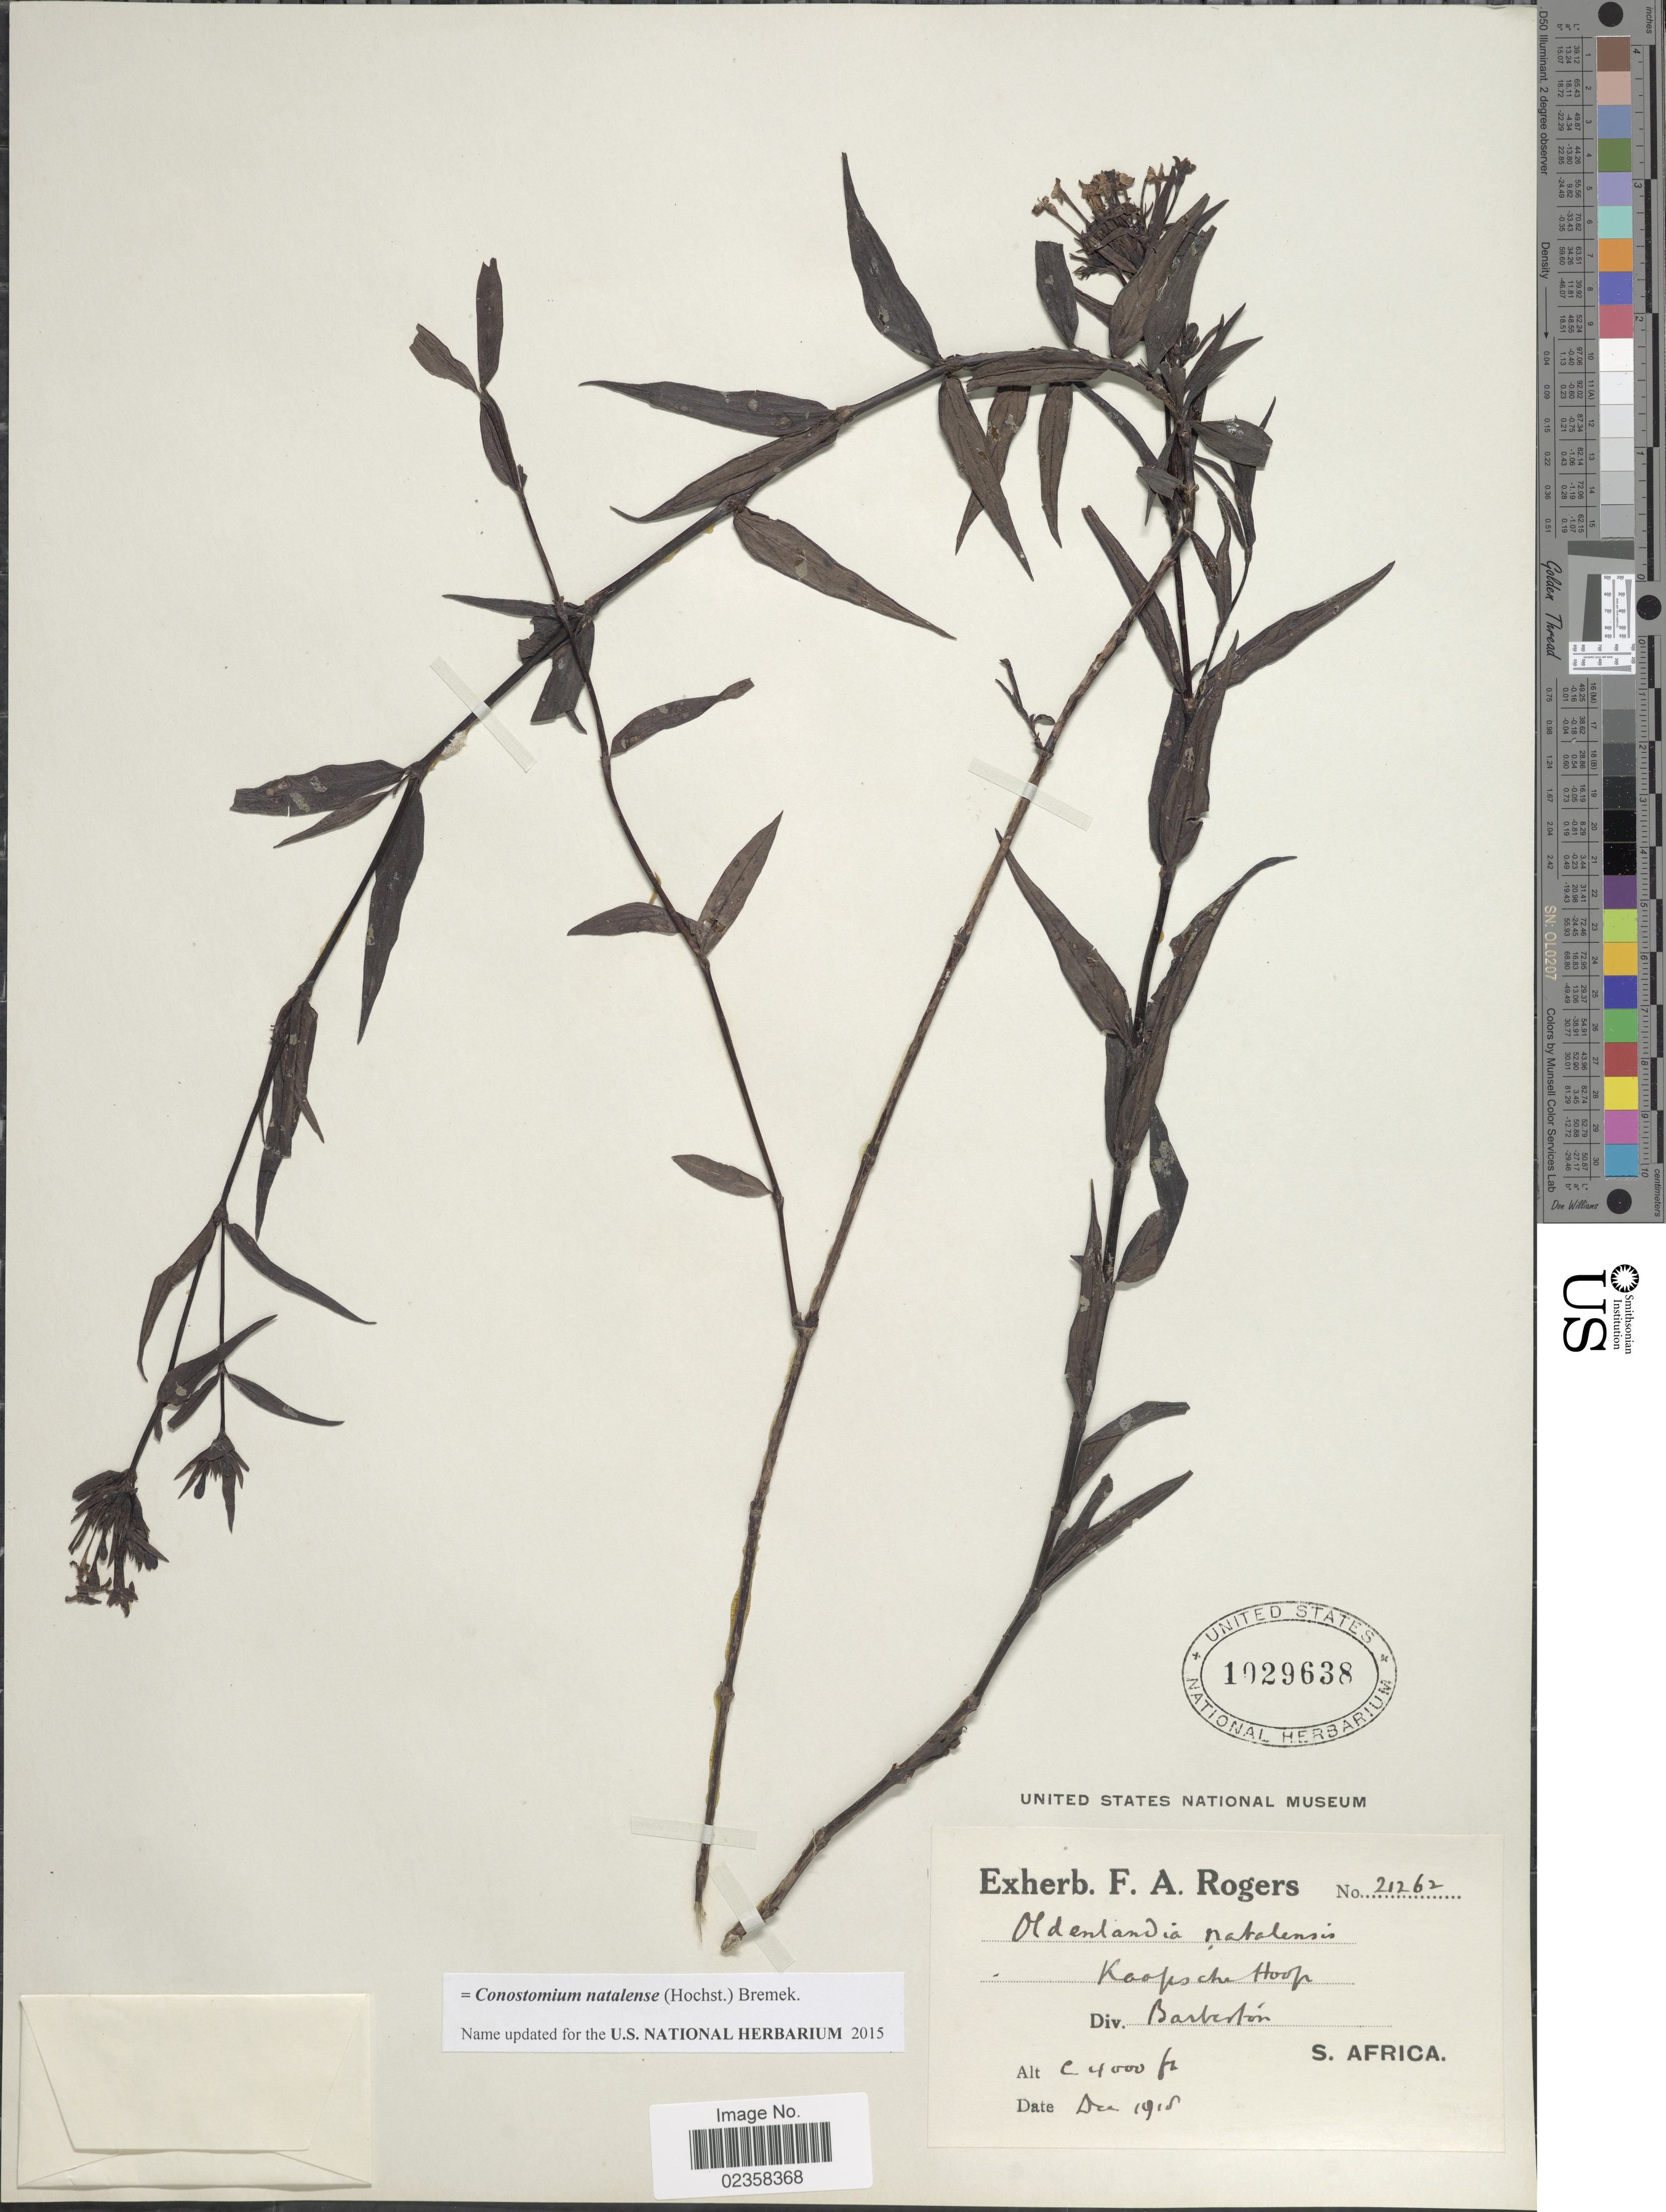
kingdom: Plantae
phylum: Tracheophyta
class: Magnoliopsida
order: Gentianales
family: Rubiaceae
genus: Conostomium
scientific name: Conostomium natalense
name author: (Hochst.) Bremek.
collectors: ex herb. F. A. Rogers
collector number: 21262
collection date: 1918-12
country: South Africa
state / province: Mpumalanga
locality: Kaapsche Hoop, Div. Barberton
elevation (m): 1219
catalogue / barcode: US 1029638